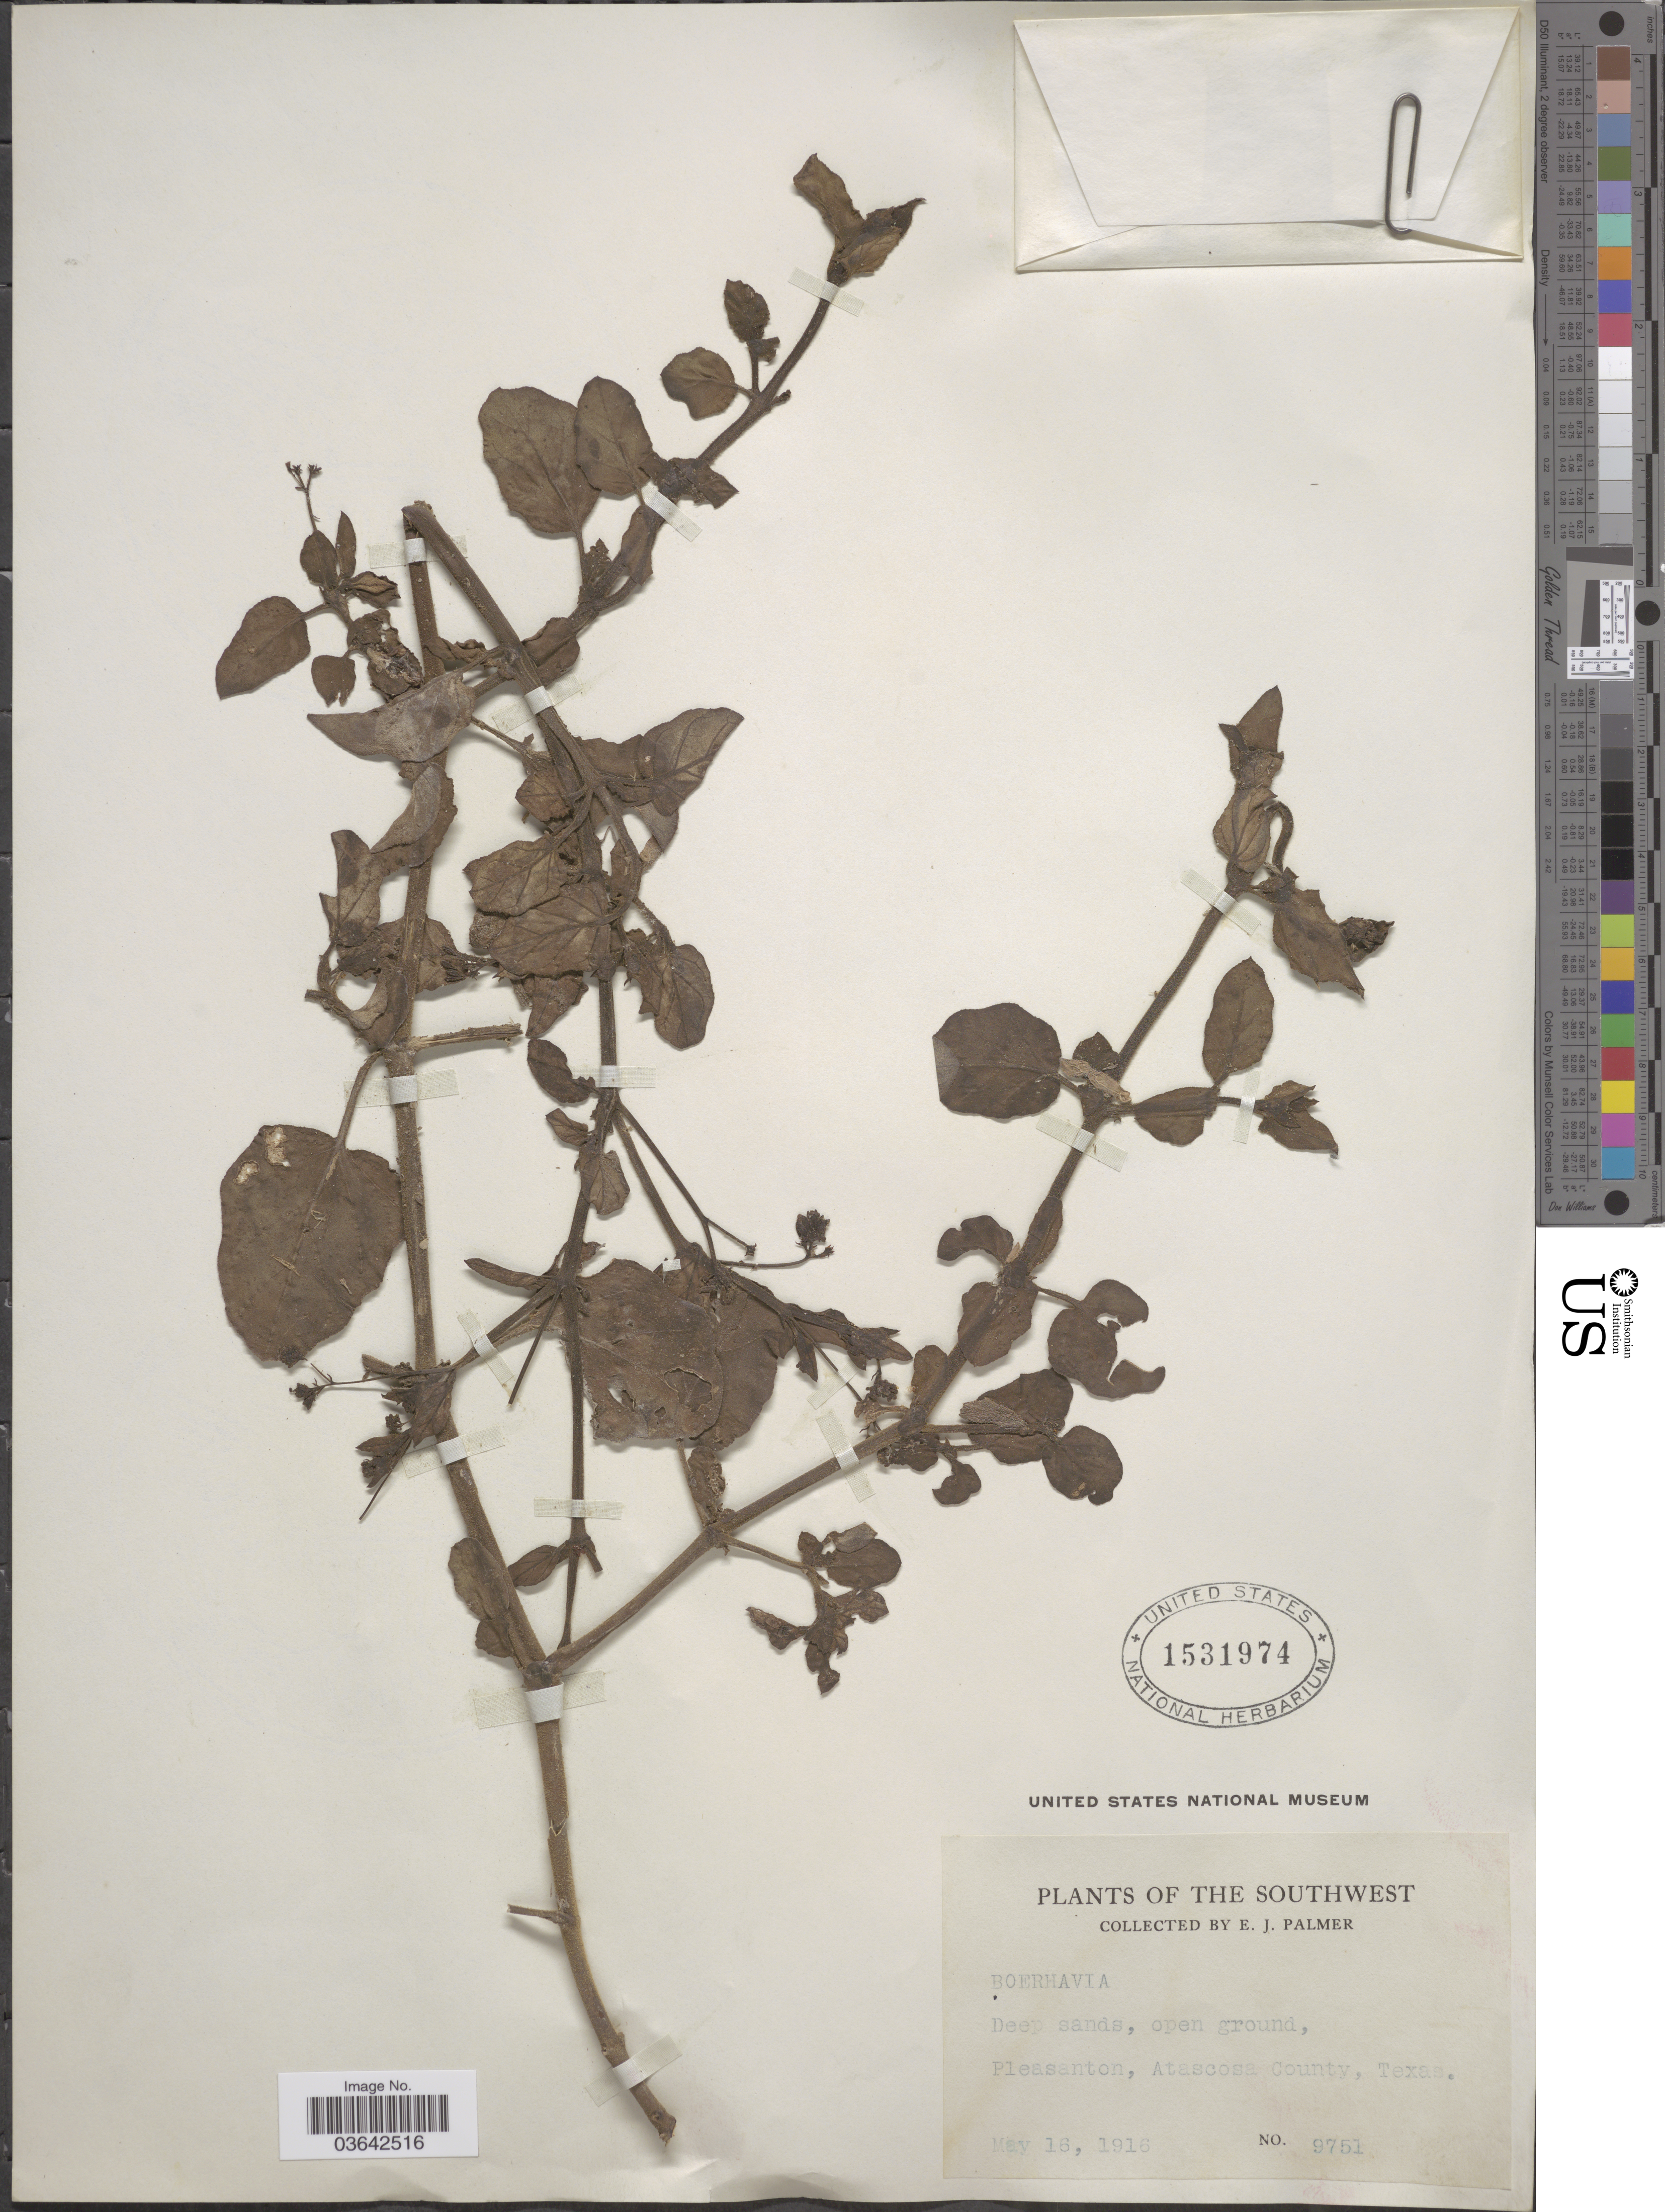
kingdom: Plantae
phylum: Tracheophyta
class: Magnoliopsida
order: Caryophyllales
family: Nyctaginaceae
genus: Boerhavia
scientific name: Boerhavia coccinea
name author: Mill.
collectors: E. J. Palmer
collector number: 9751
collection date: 1916-05-16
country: United States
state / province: Texas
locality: The Southwest. Pleasanton, Atascosa County.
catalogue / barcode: US 1531974